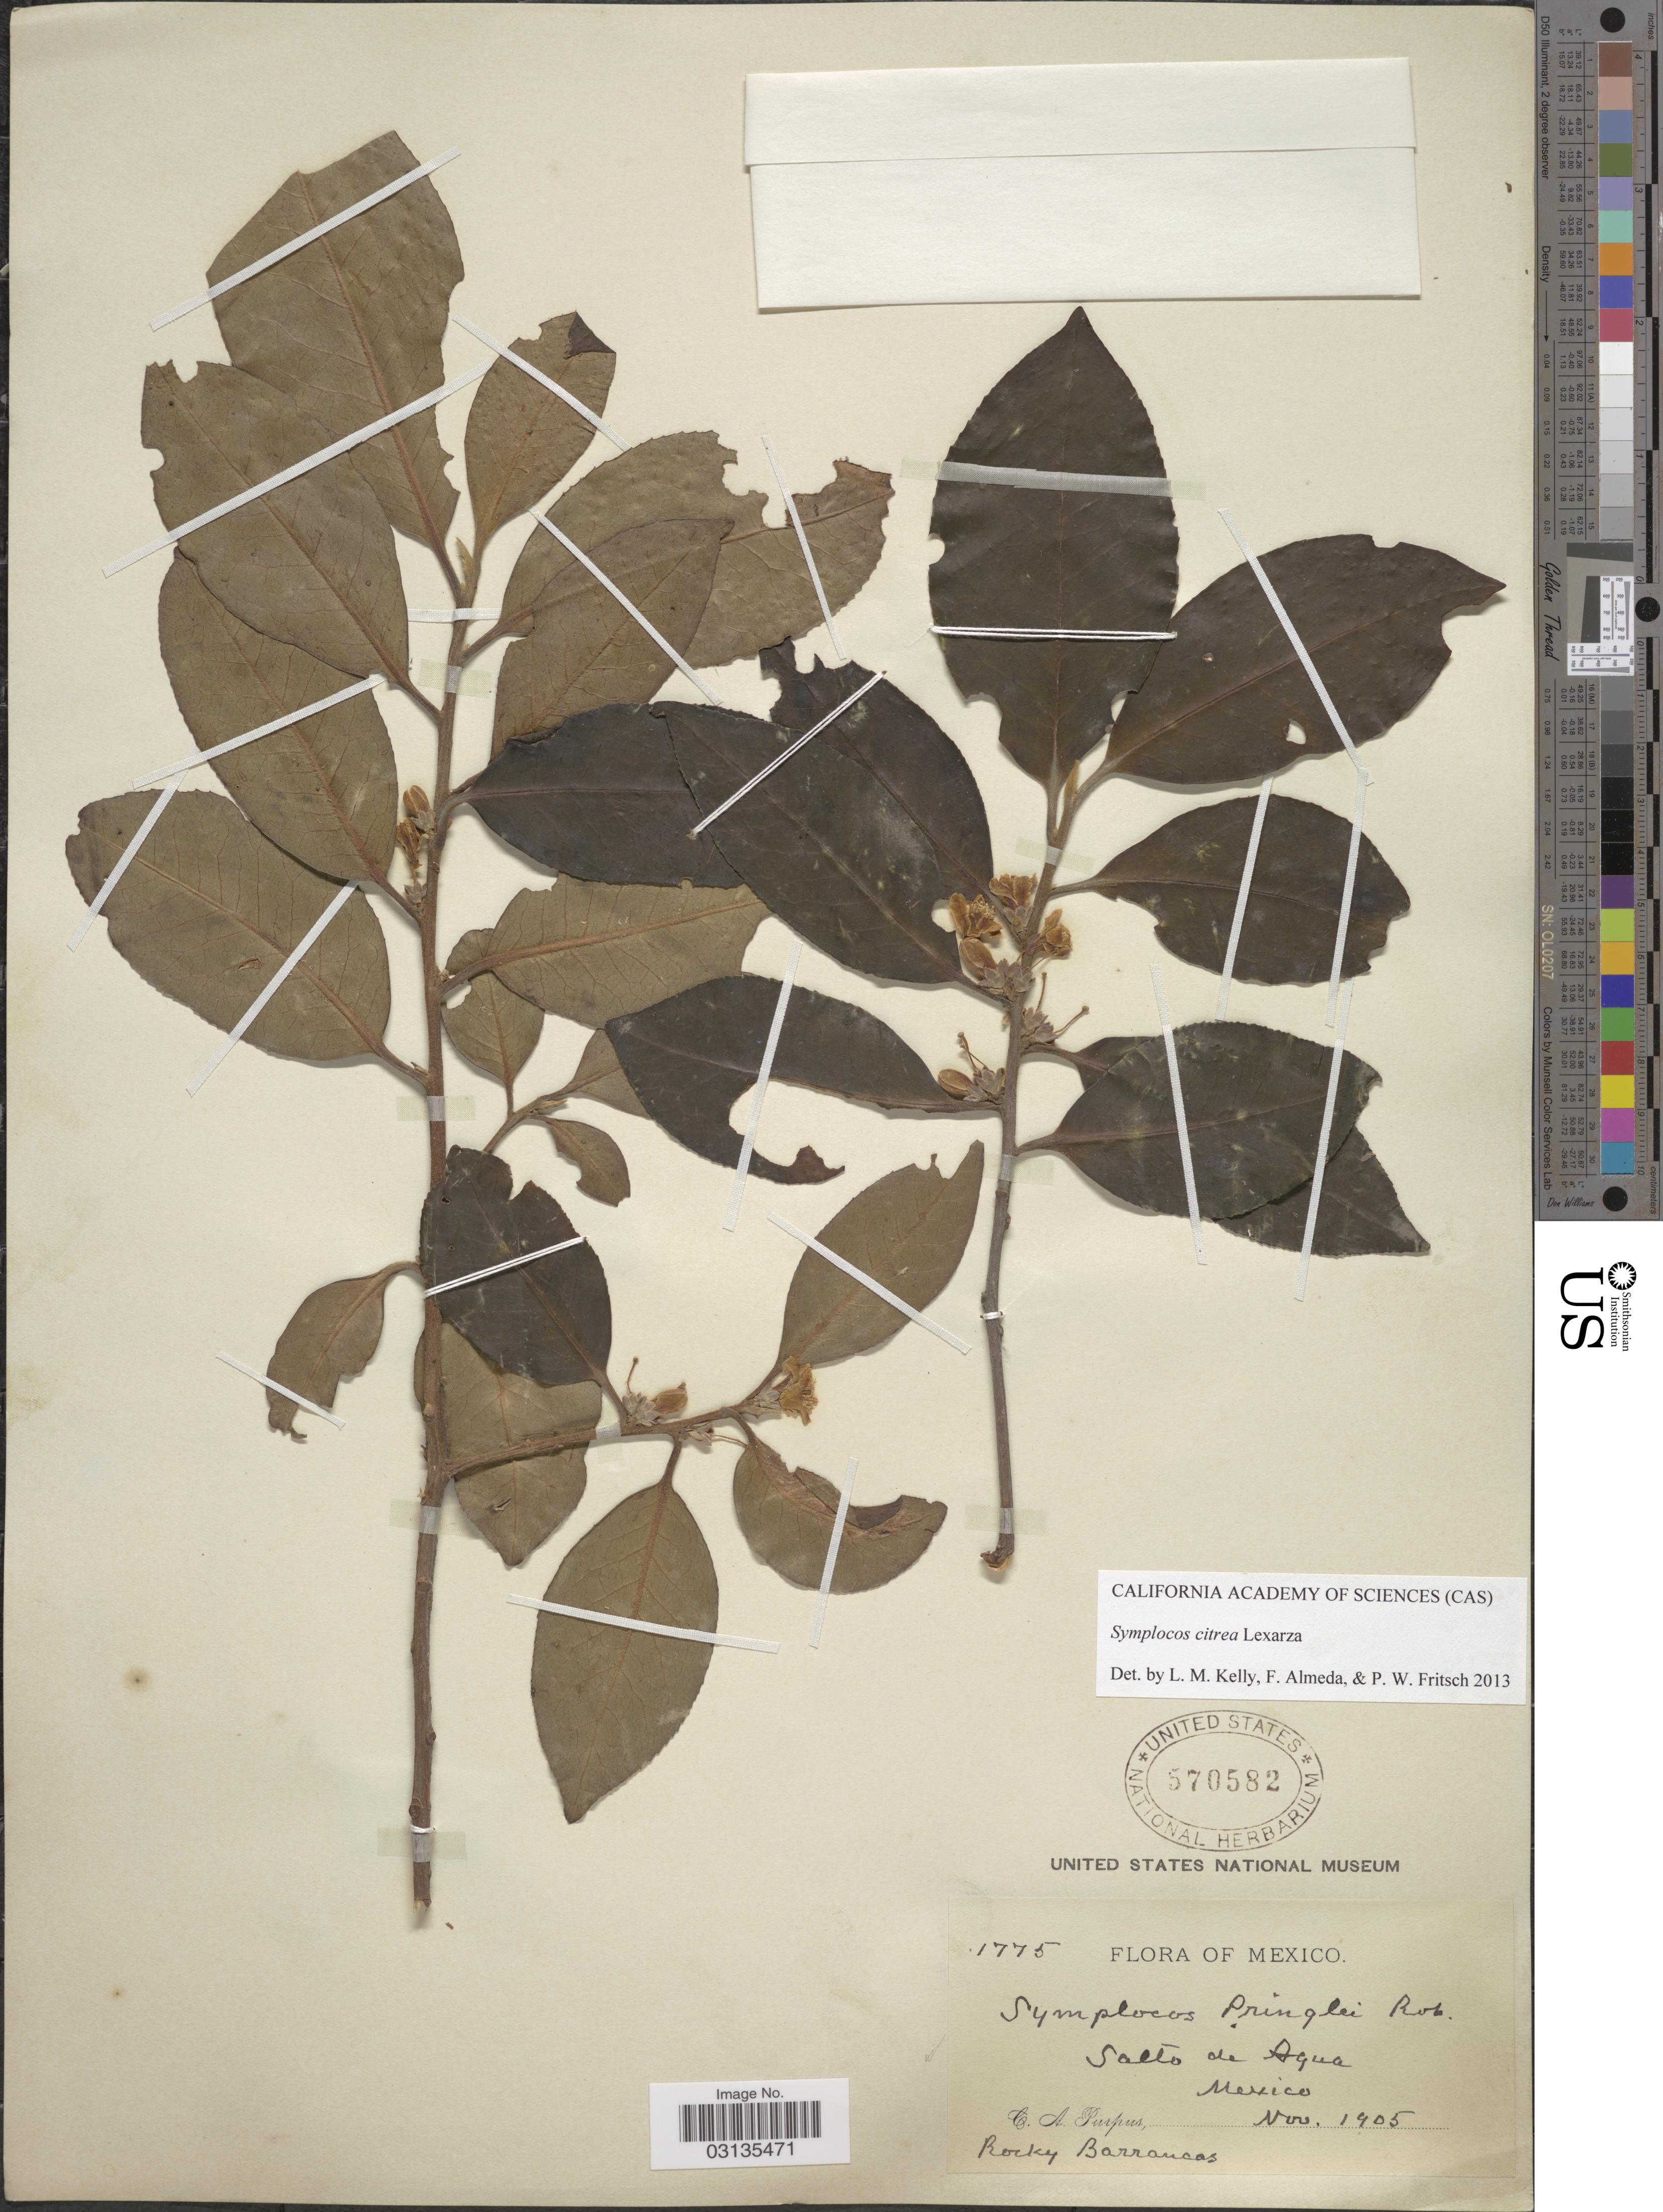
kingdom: Plantae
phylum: Tracheophyta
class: Magnoliopsida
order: Ericales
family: Symplocaceae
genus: Symplocos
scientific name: Symplocos citrea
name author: Lex.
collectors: C. A. Purpus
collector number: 1775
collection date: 1905-11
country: Mexico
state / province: México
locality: Salto de Agua.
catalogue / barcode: US 570582